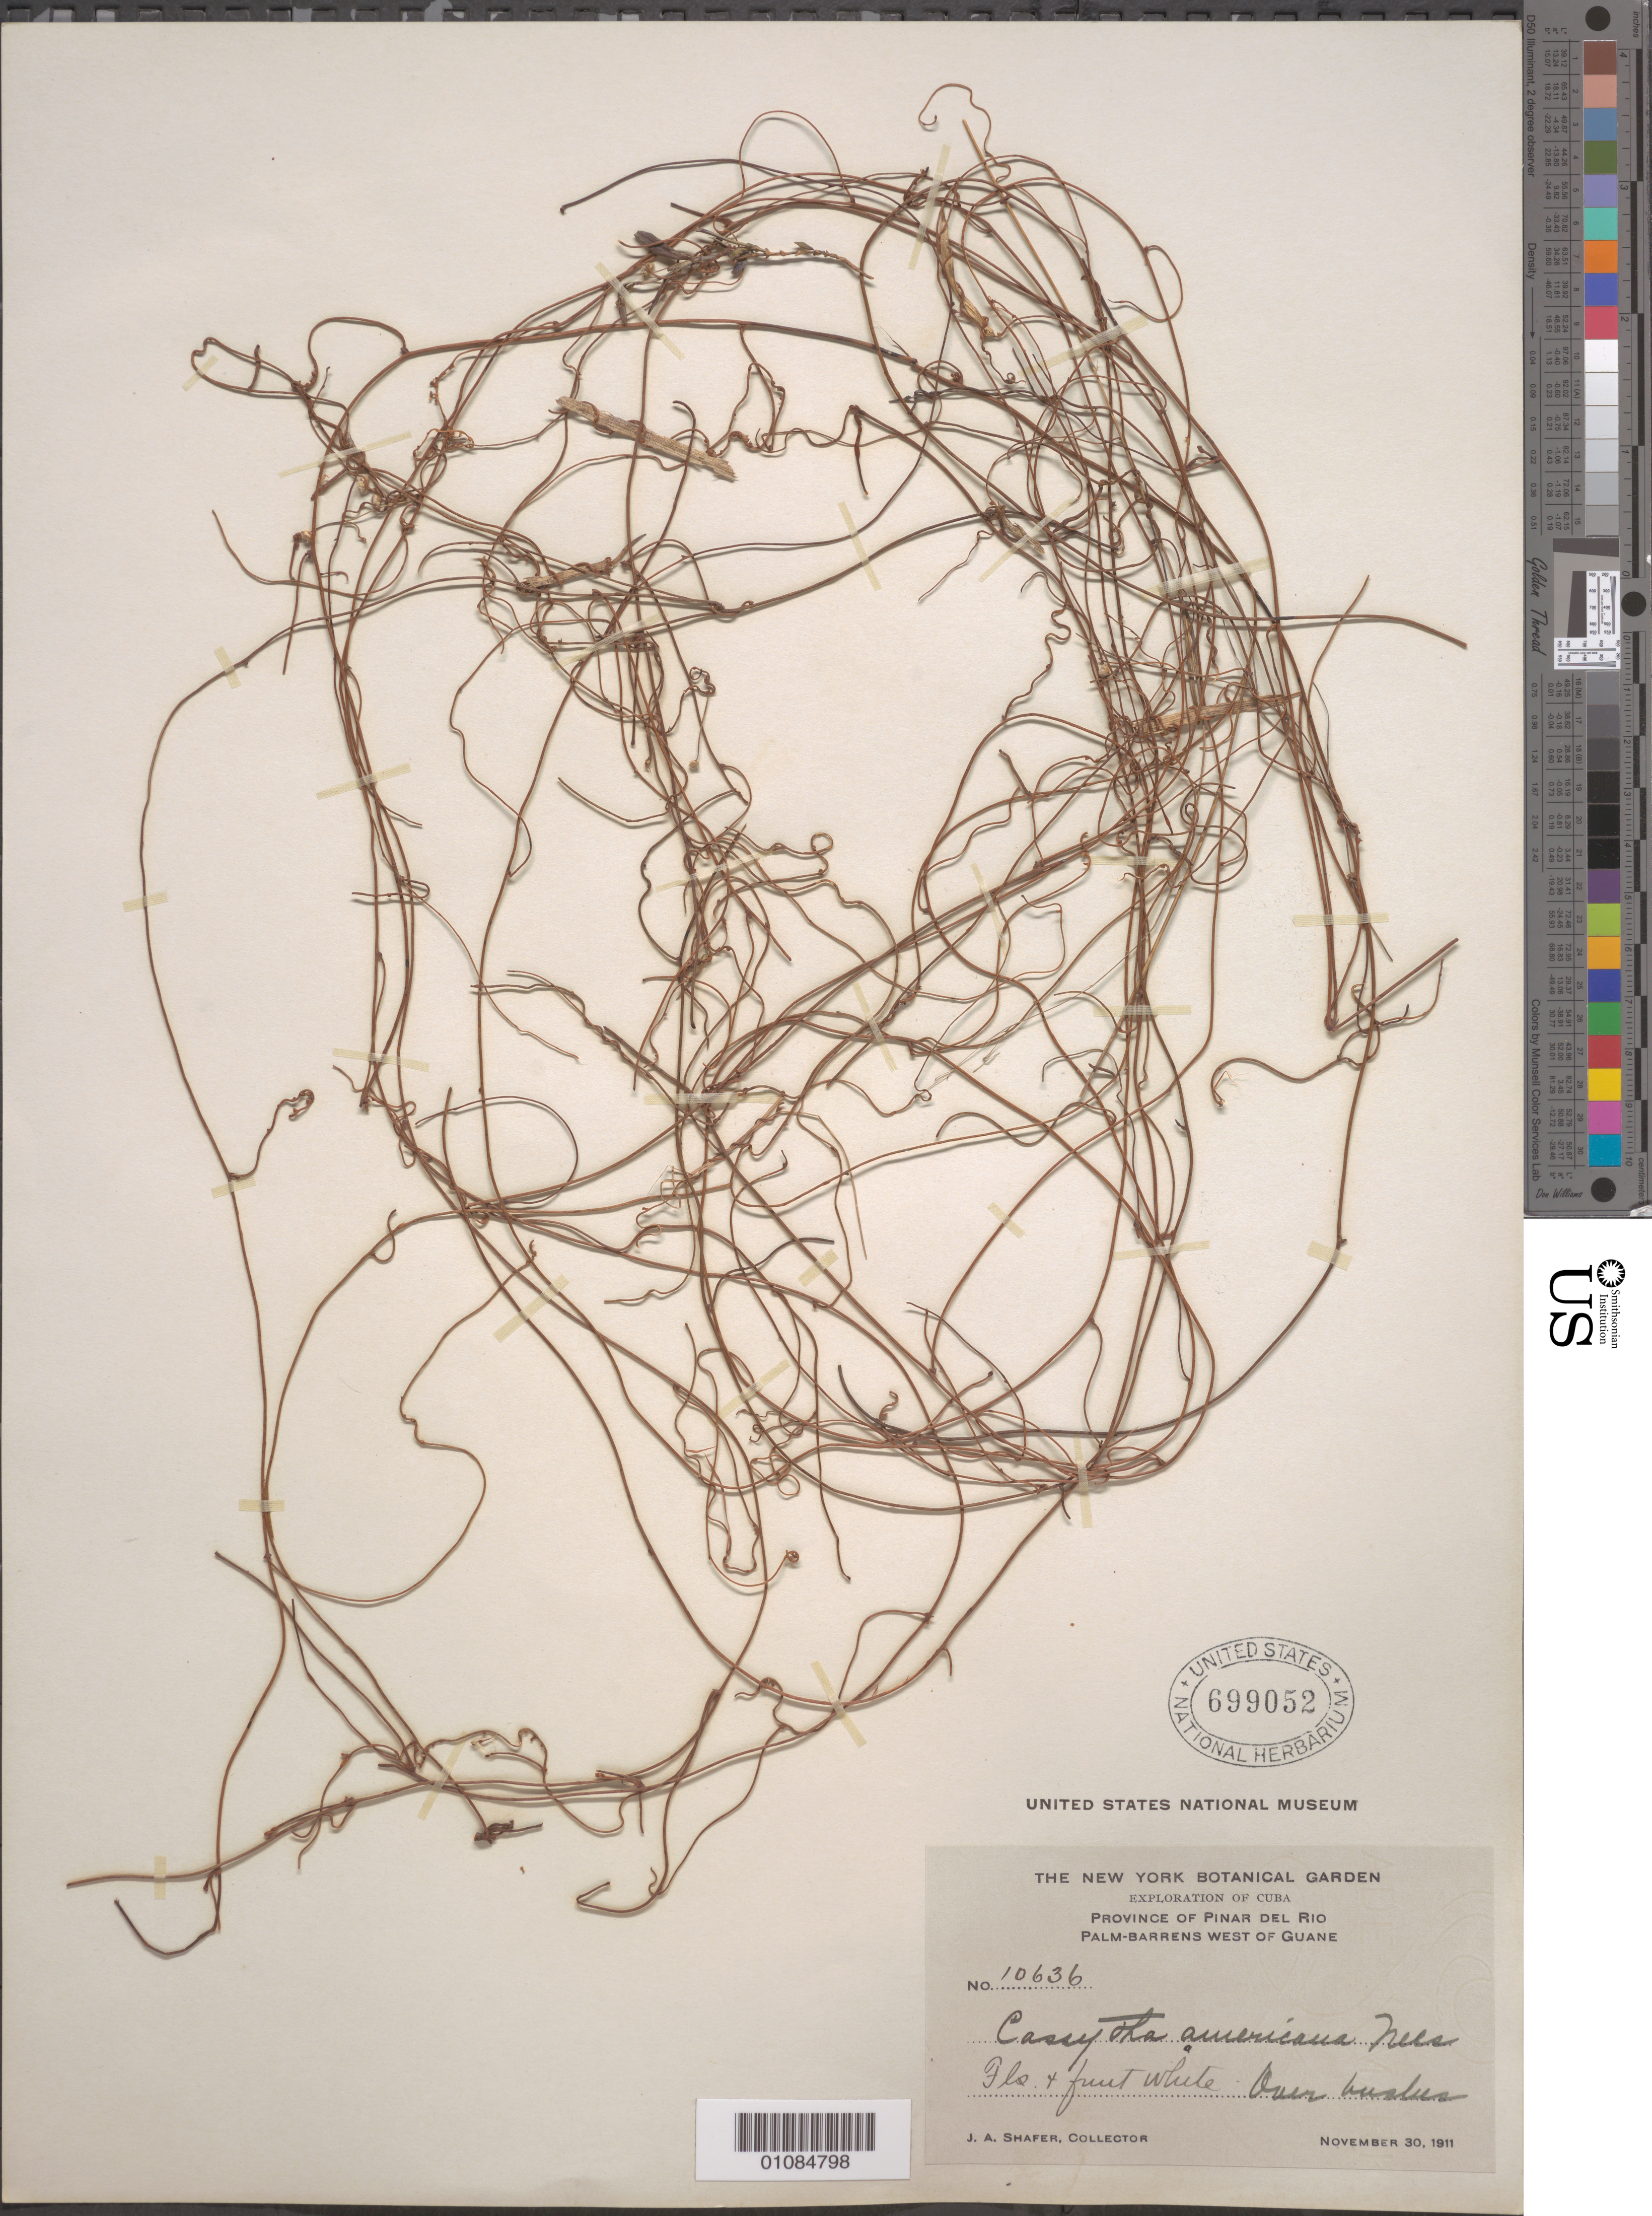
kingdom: Plantae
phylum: Tracheophyta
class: Magnoliopsida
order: Laurales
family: Lauraceae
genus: Cassytha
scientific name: Cassytha filiformis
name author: L.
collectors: J. A. Shafer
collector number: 10636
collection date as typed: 30 Nov 1911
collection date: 1911-11-30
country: Cuba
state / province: Pinar del Rio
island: Cuba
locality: Province of Pinar Del Rio, Palm Barrens W of Guane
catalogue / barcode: US 699052